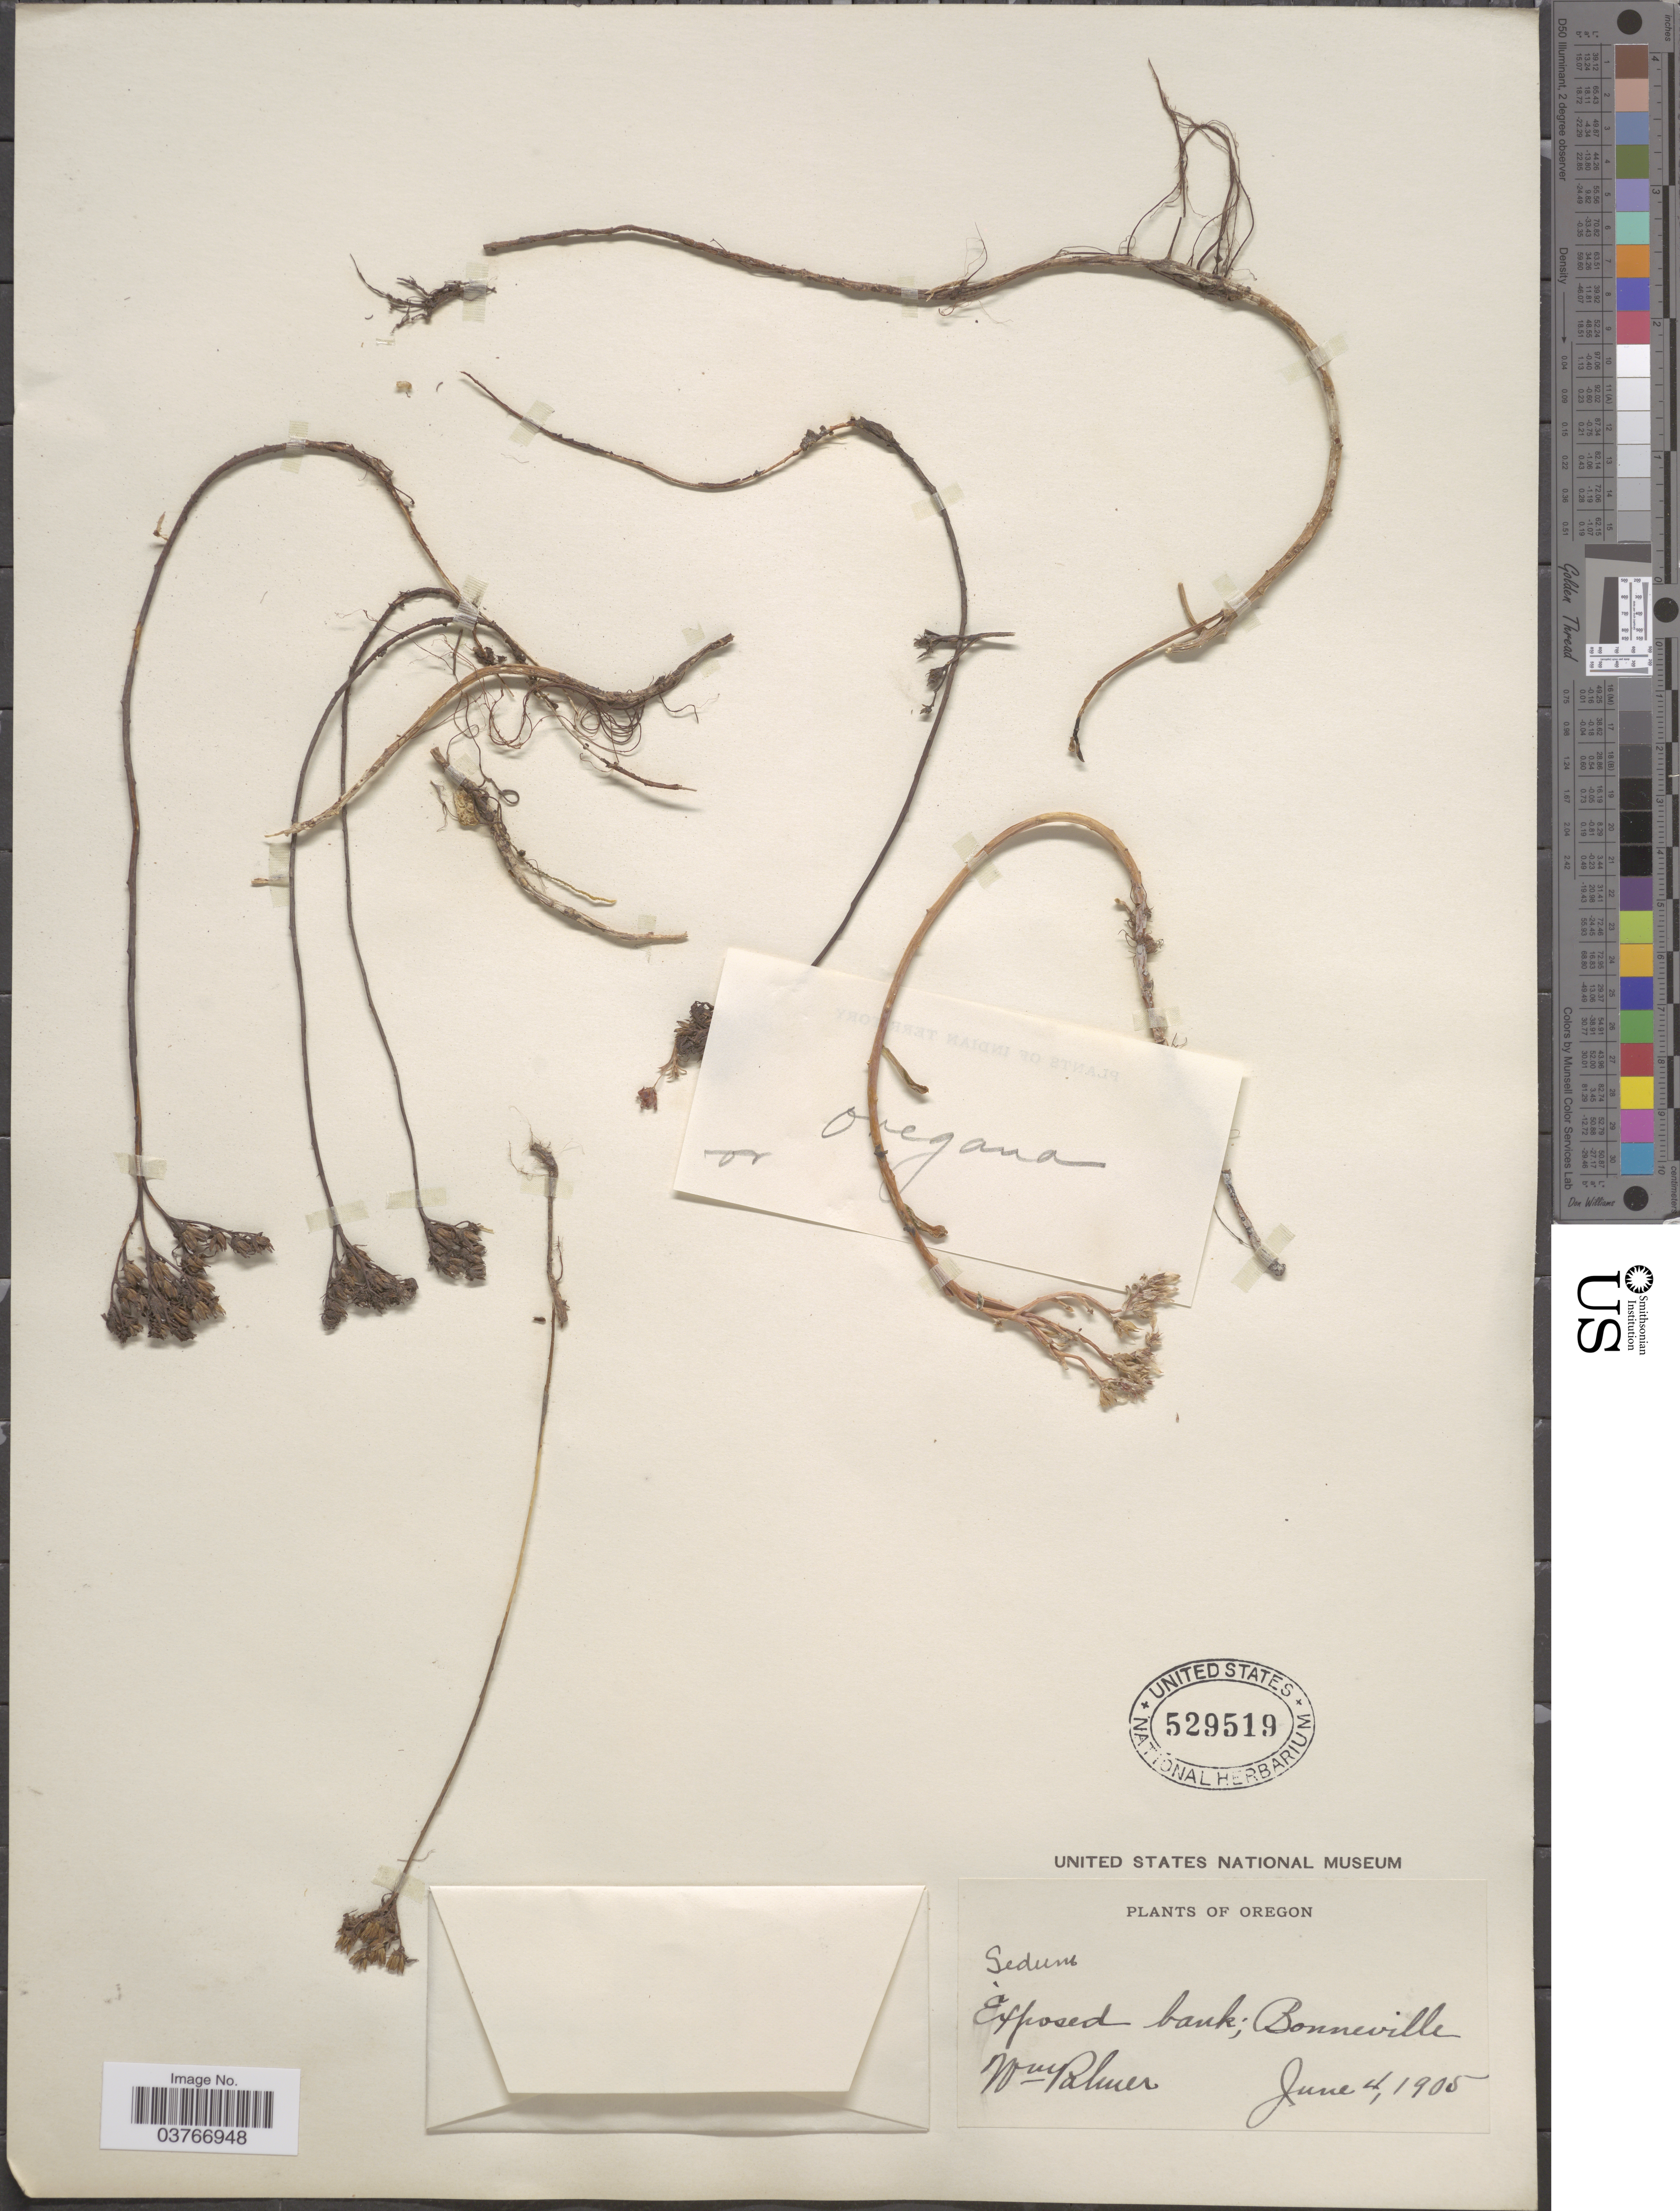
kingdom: Plantae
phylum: Tracheophyta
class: Magnoliopsida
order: Saxifragales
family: Crassulaceae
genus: Sedum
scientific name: Sedum sp.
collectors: W. Palmer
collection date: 1905-06-04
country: United States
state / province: Oregon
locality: Exposed bank, Bonneville.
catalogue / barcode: US 529519